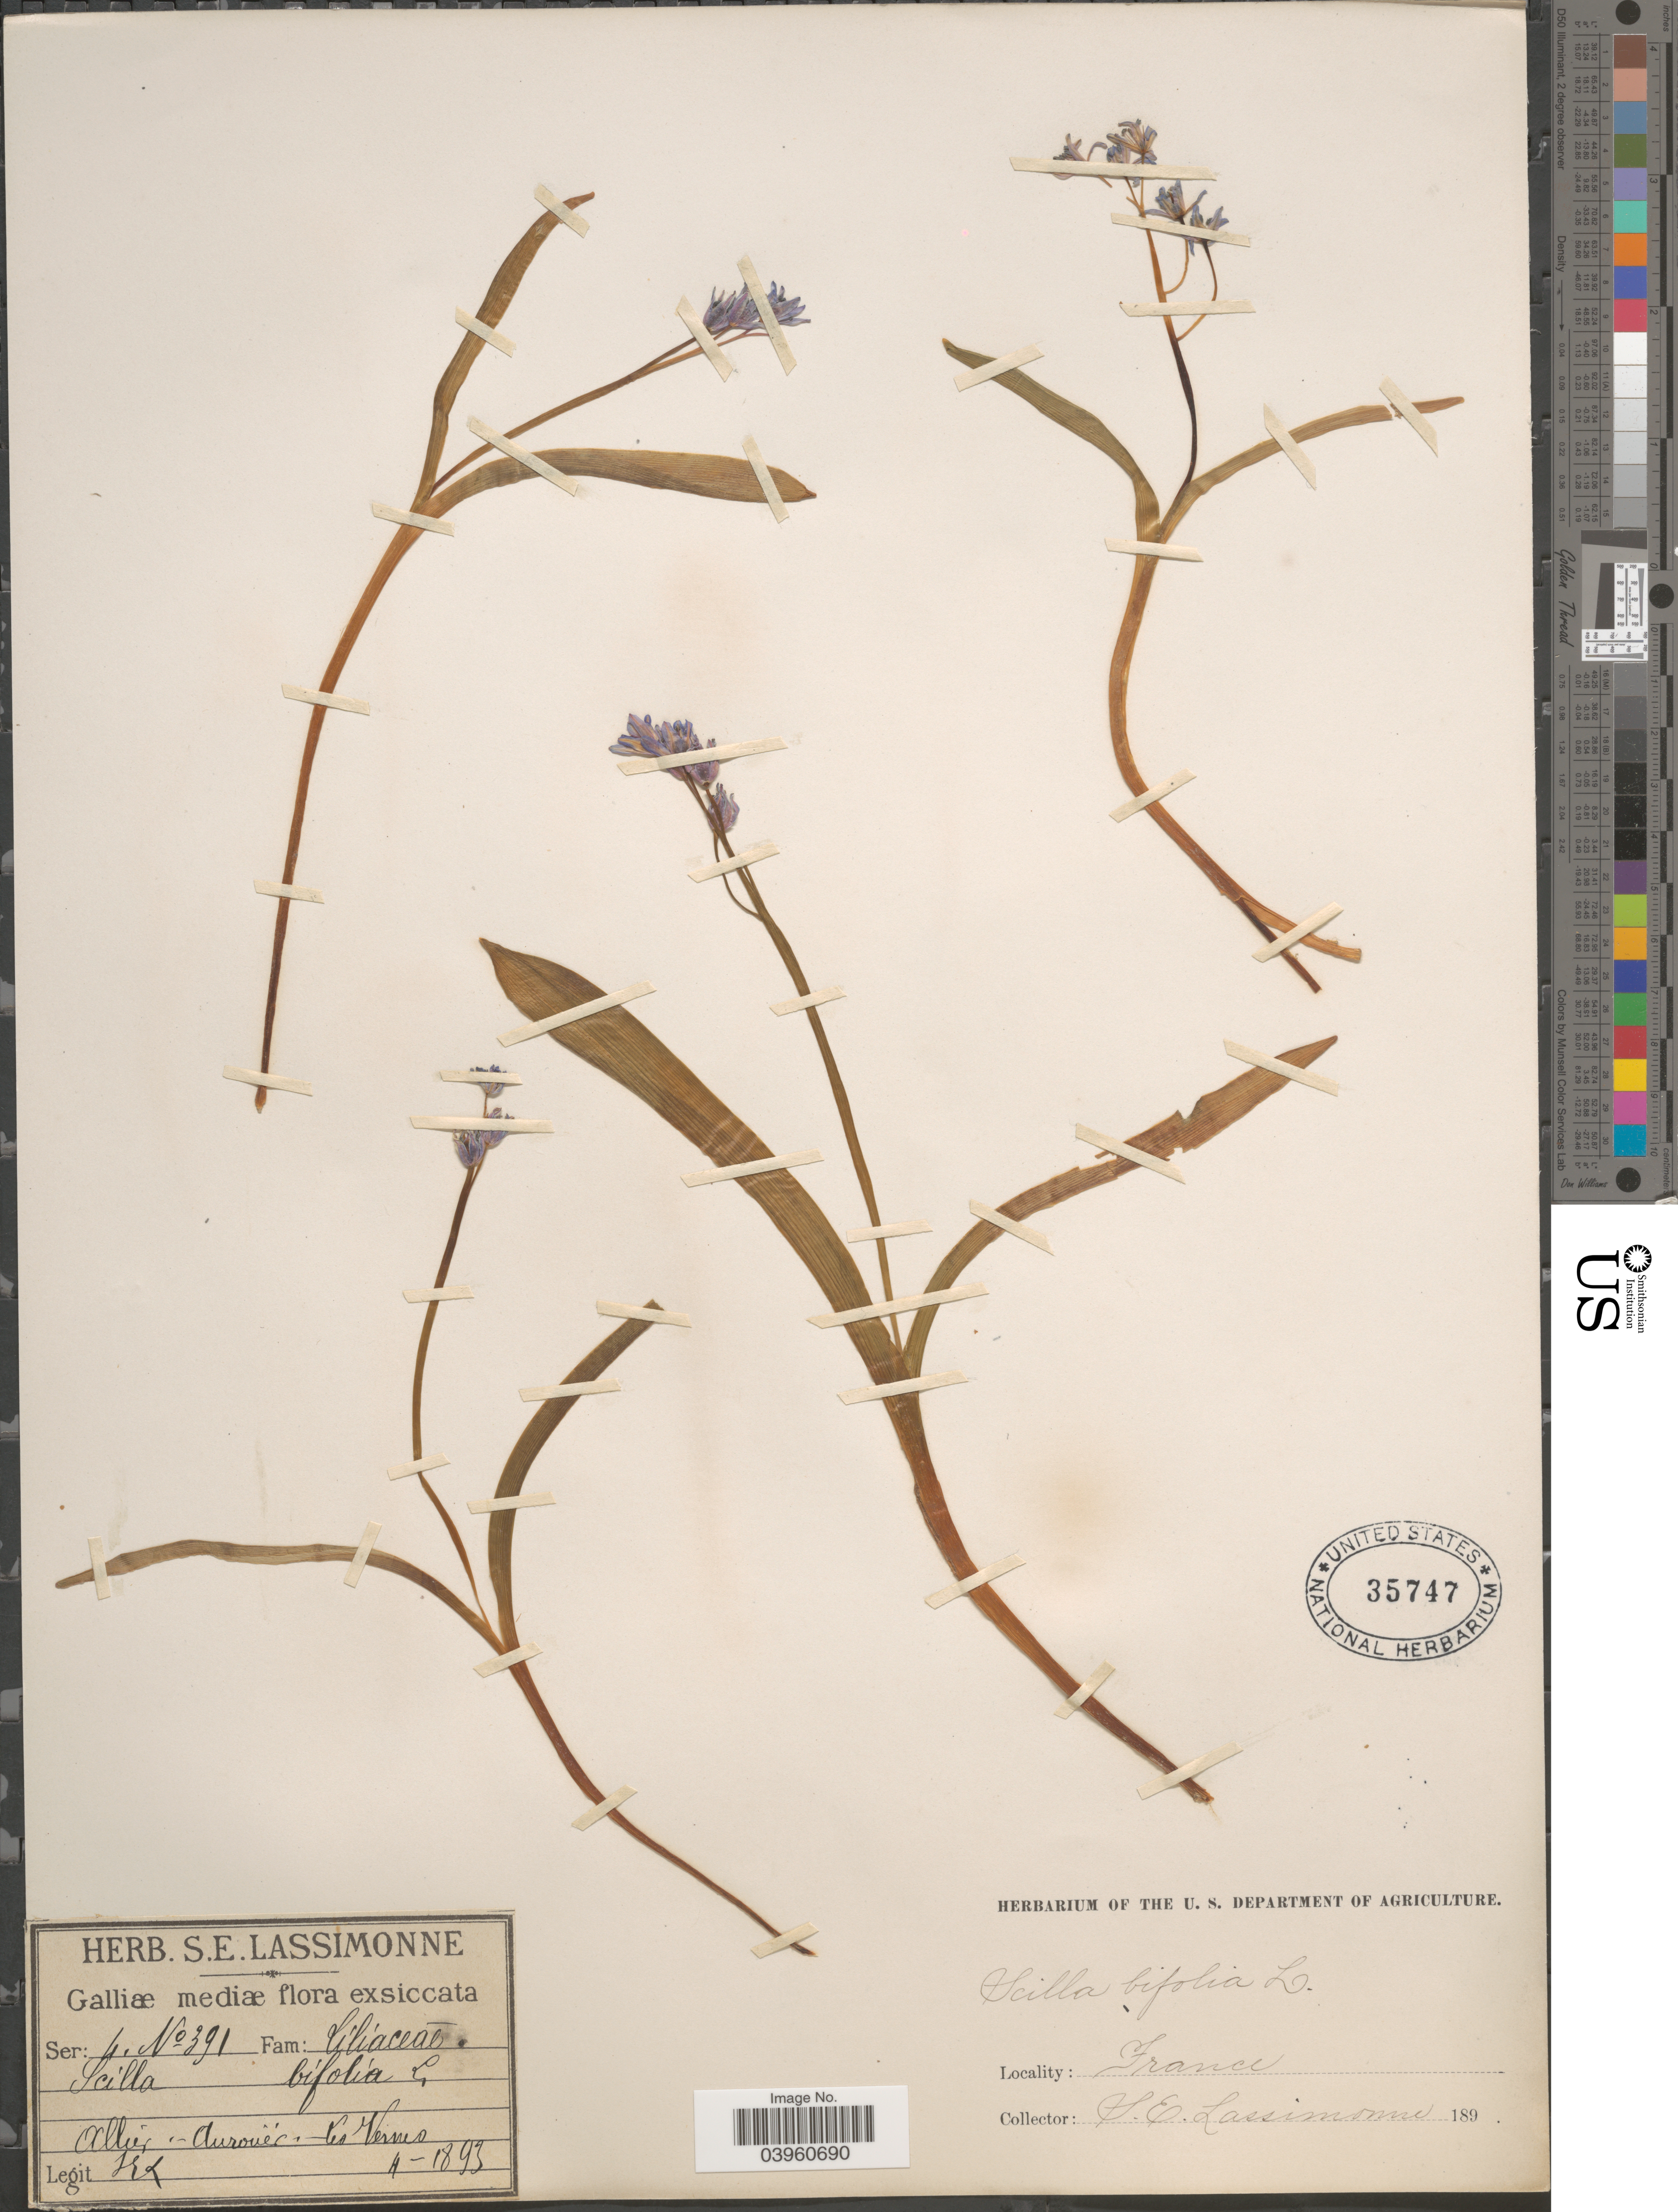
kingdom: Plantae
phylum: Tracheophyta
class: Liliopsida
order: Asparagales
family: Asparagaceae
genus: Scilla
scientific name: Scilla bifolia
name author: L.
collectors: S. Lassimonne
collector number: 391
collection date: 1893-04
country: France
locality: Galliæ mediæ. Allier - Aurouër - Les Vernes.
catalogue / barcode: US 35747